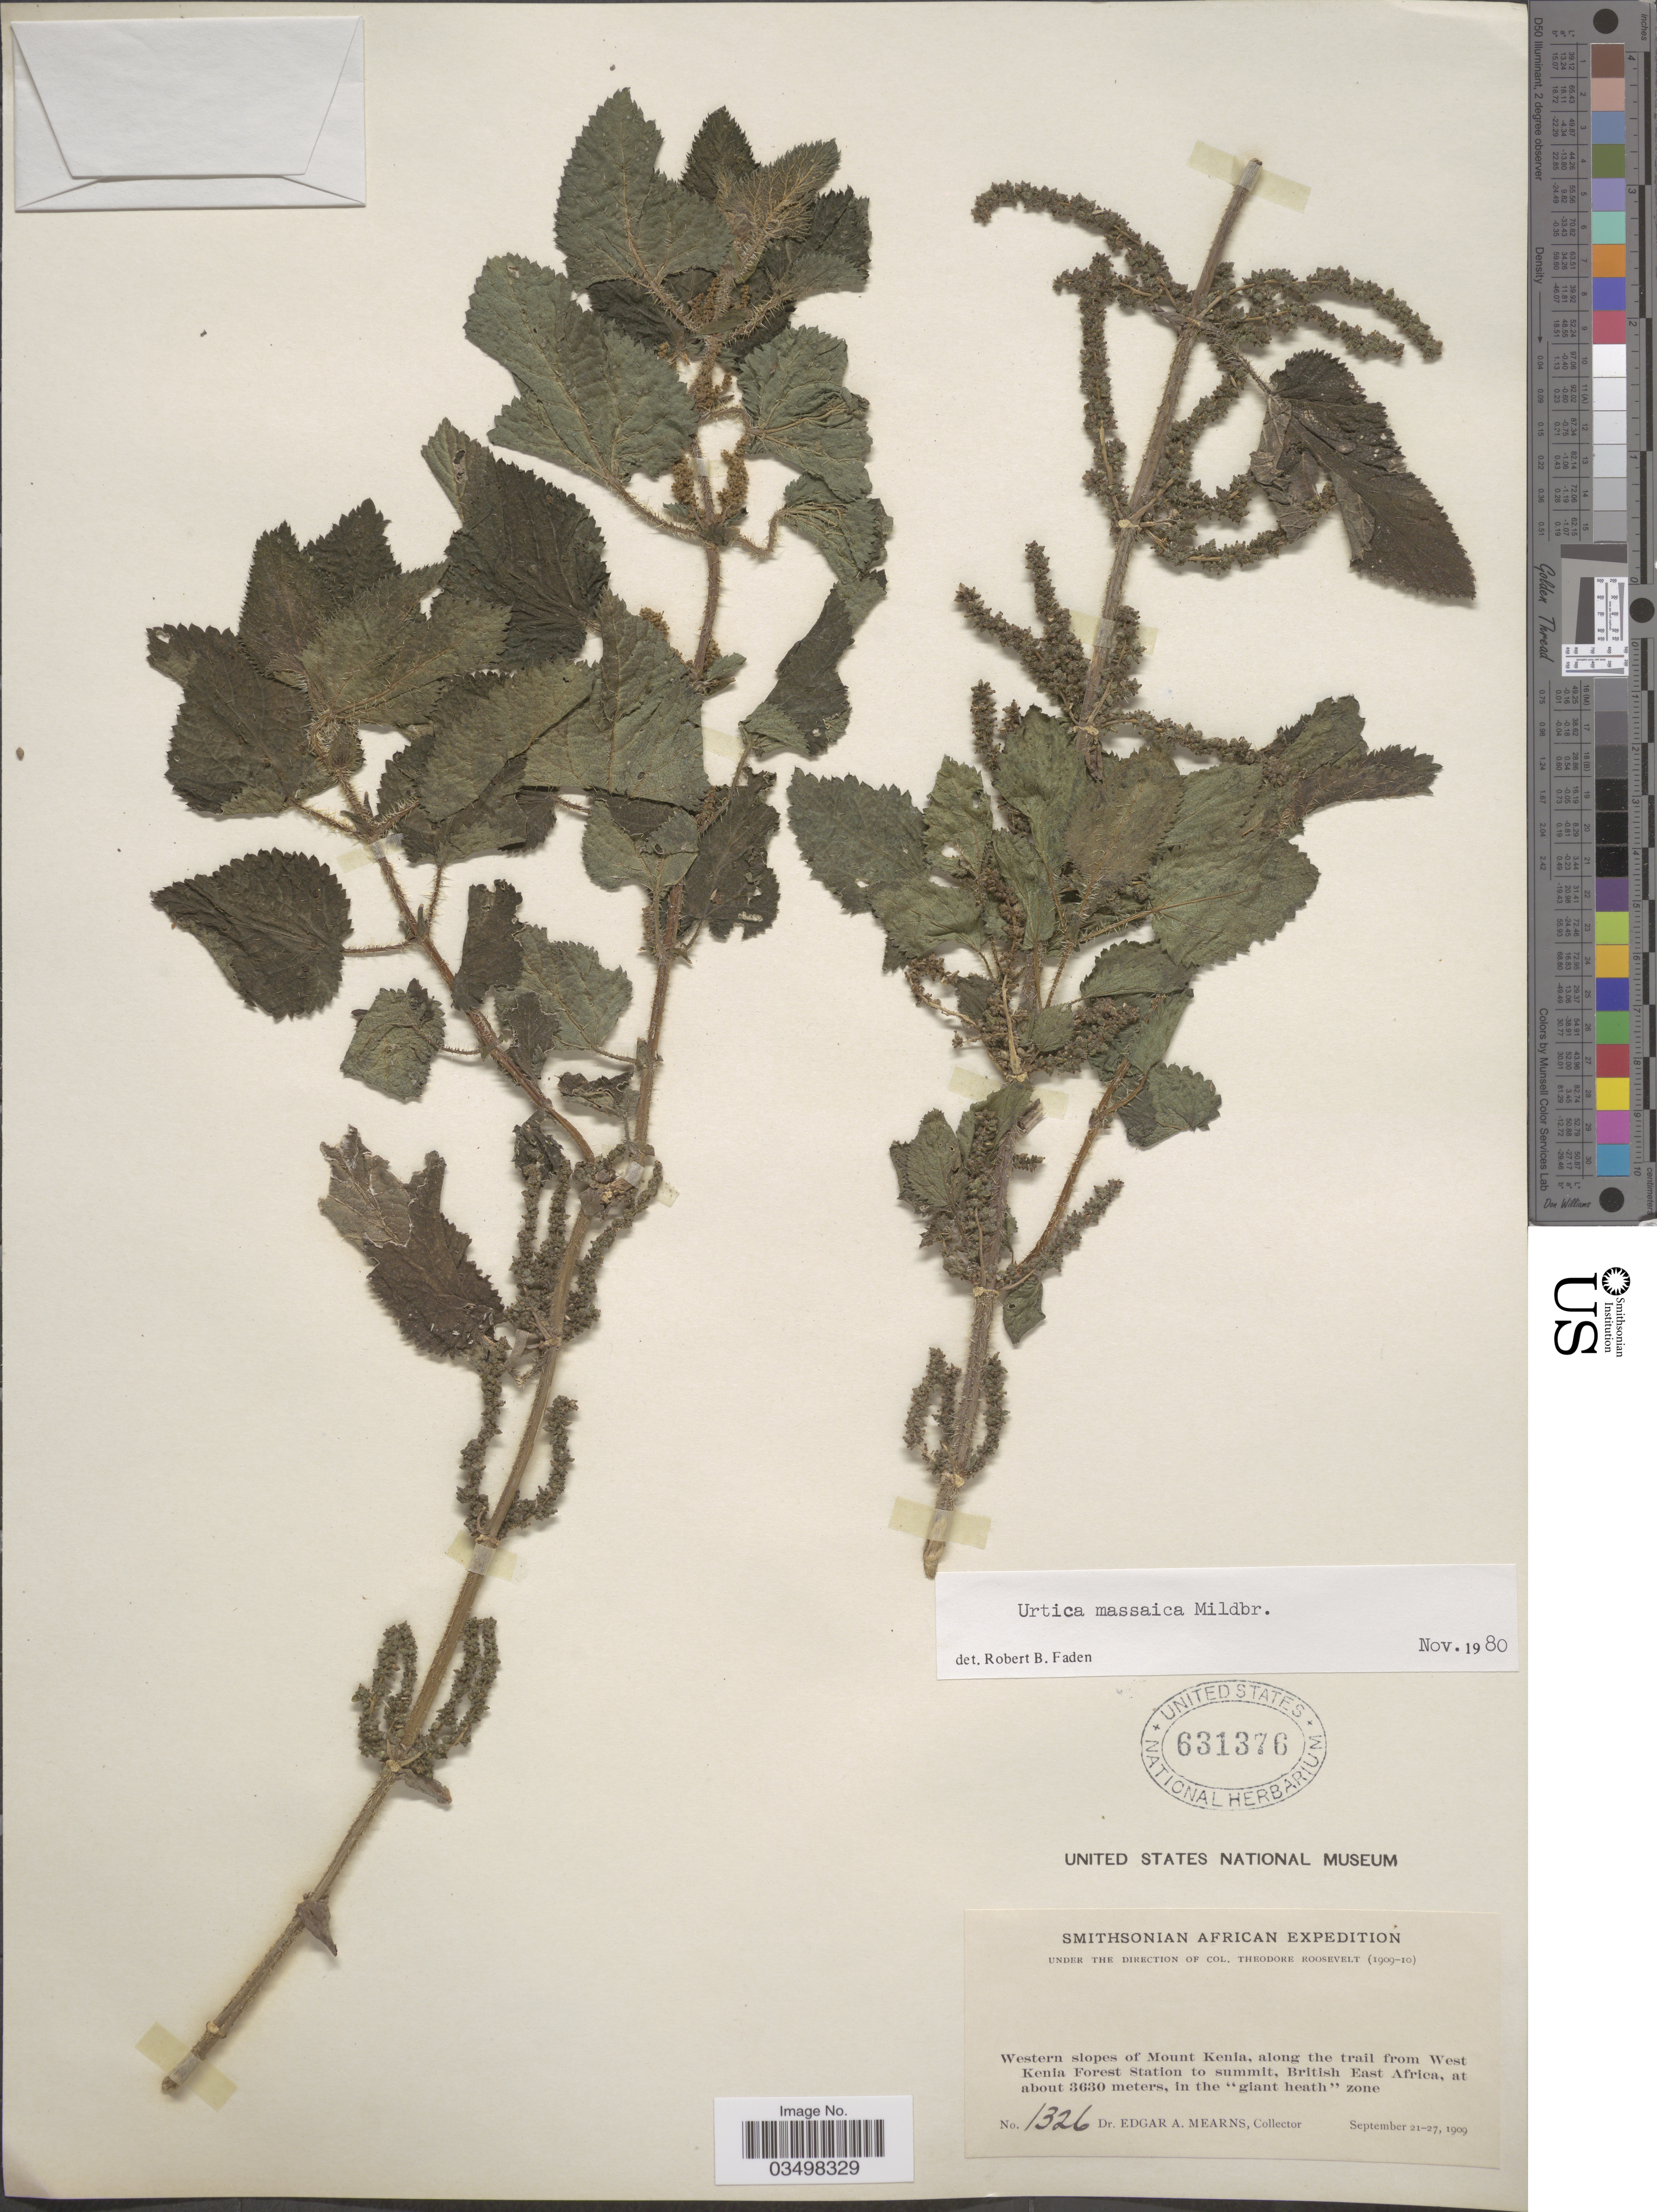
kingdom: Plantae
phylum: Tracheophyta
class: Magnoliopsida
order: Rosales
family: Urticaceae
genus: Urtica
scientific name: Urtica massaica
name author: Mildbr.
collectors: E. A. Mearns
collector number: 1326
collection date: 1909-09-21/1909-09-27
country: Kenya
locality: Western slopes of Mount Kenia, along the trail from West Kenia Forest Station to summit, British East Africa, in the "giant heath" zone.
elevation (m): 3630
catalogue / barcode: US 631376